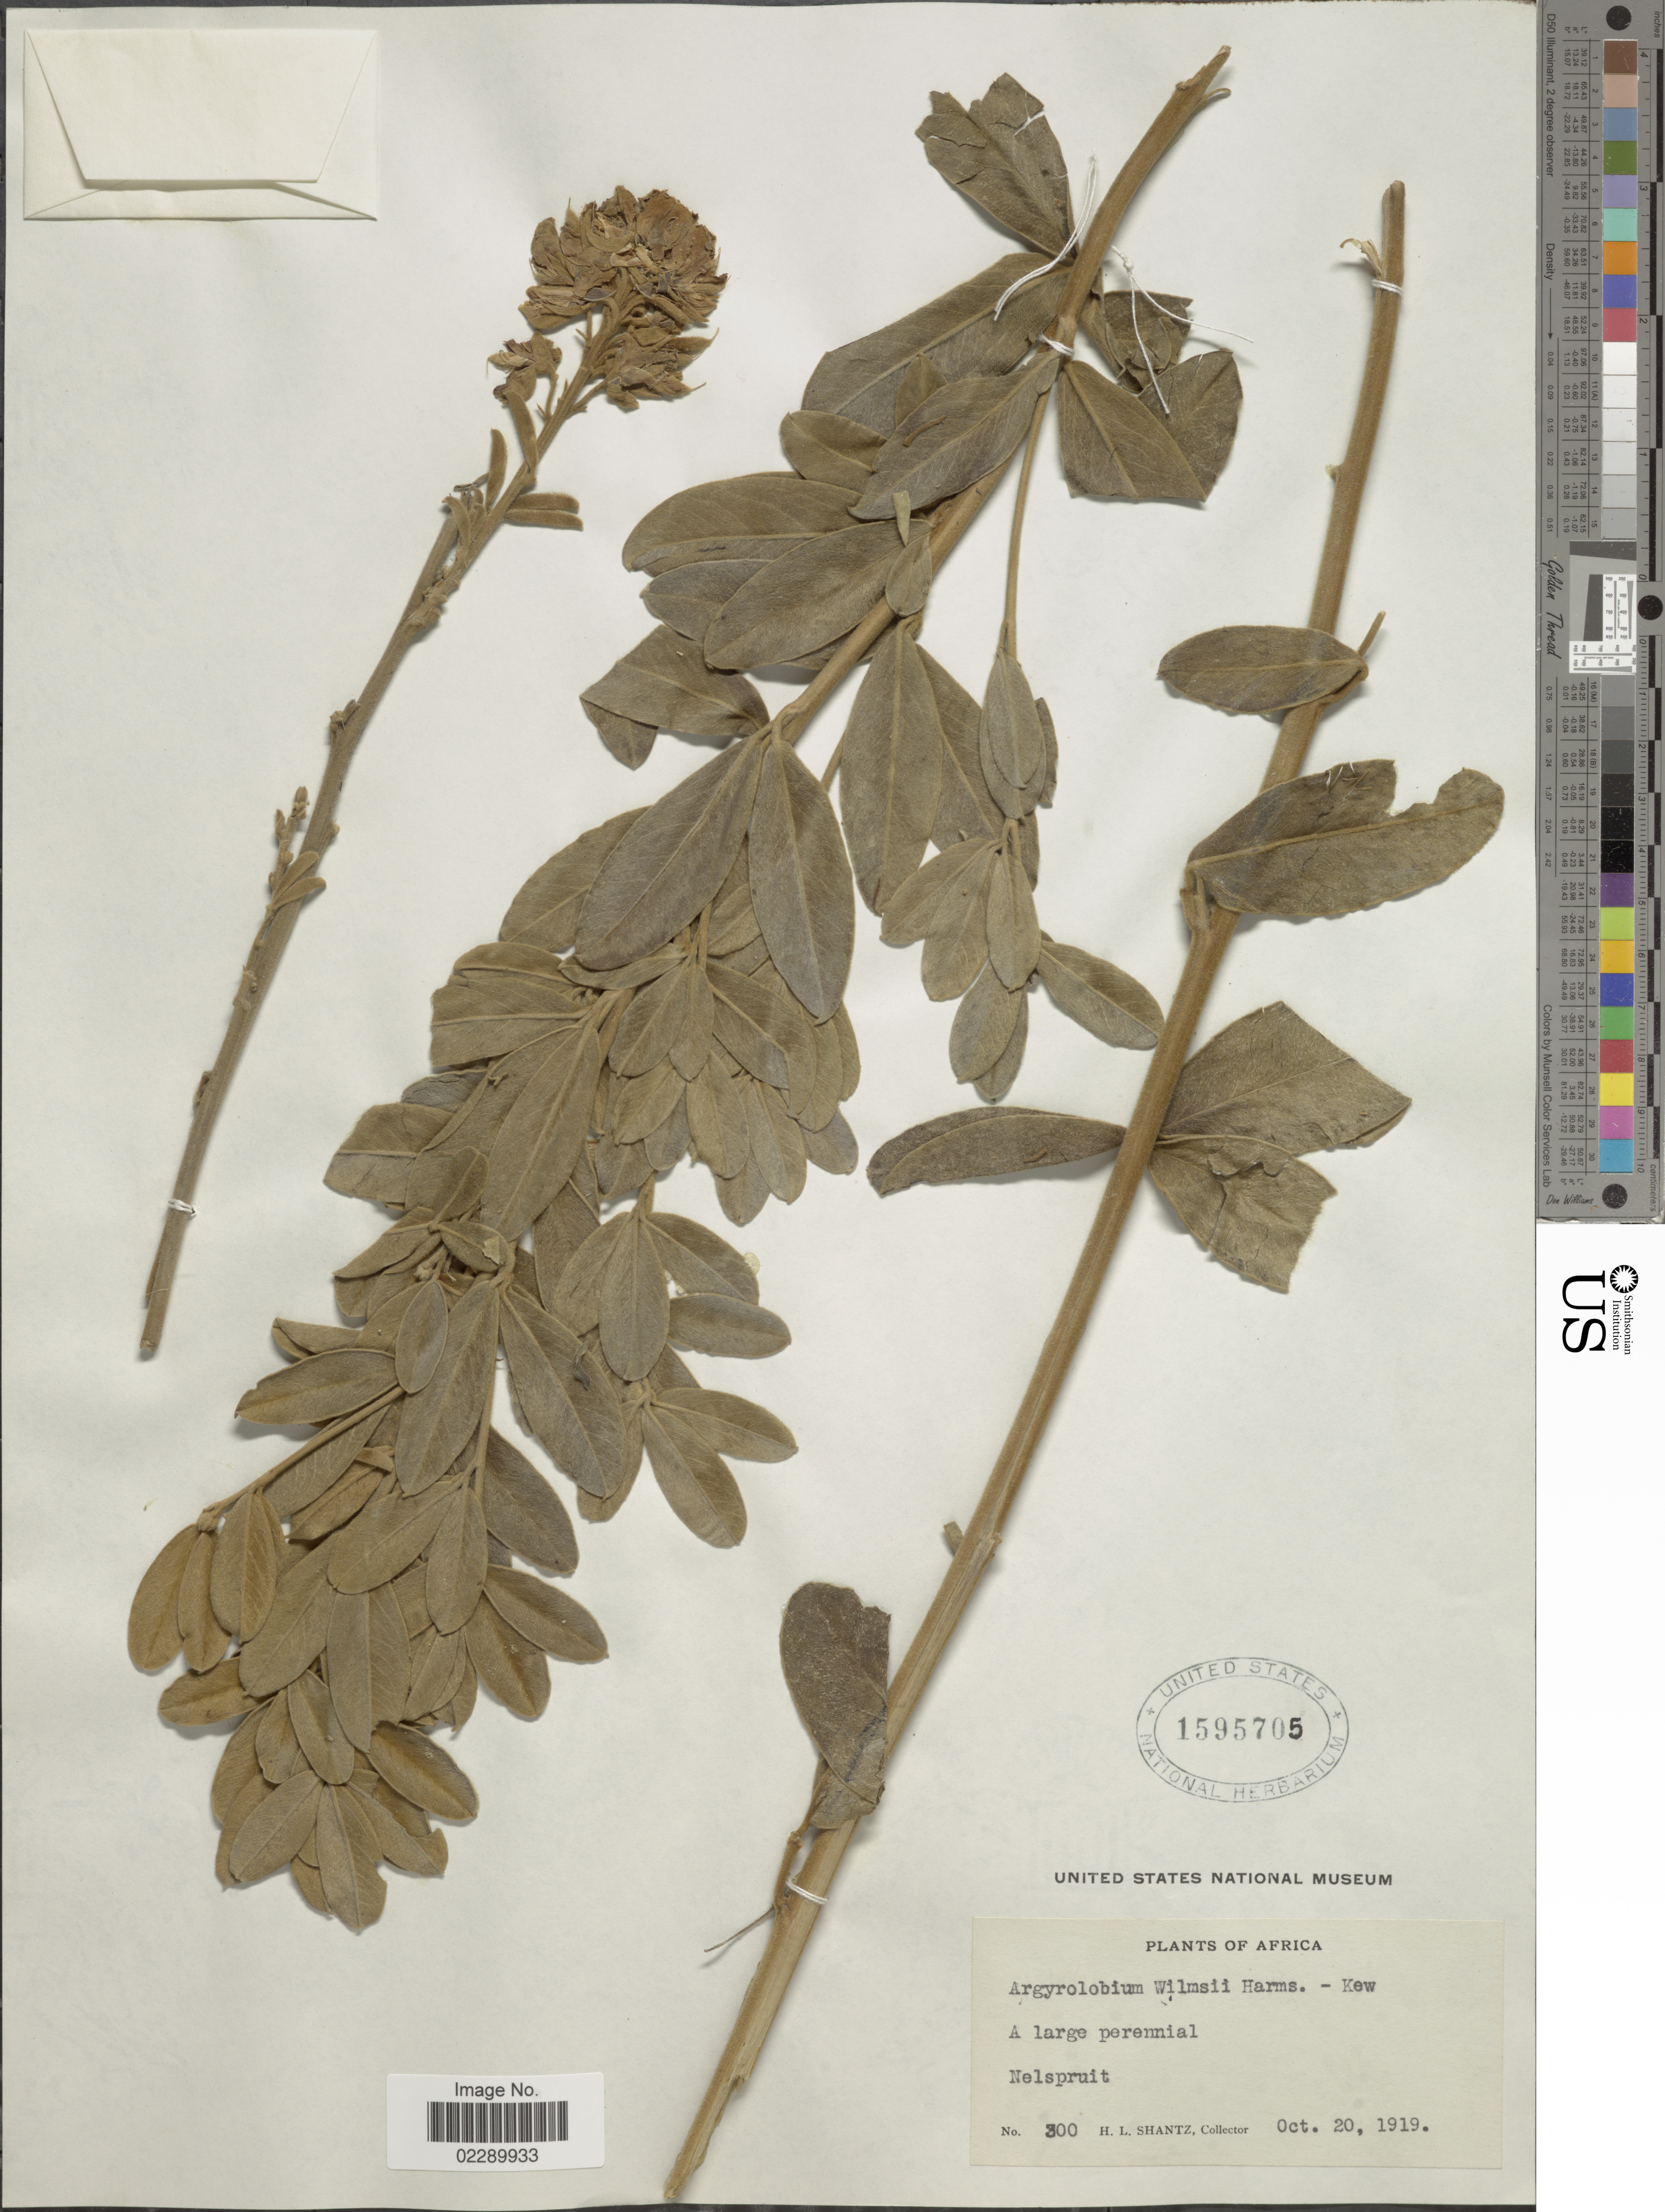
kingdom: Plantae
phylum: Tracheophyta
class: Magnoliopsida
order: Fabales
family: Fabaceae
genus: Argyrolobium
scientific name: Argyrolobium wilmsii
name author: Harms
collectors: H. Shantz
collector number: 300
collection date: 1919-10-20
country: South Africa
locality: Nelspruit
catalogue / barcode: US 1595705